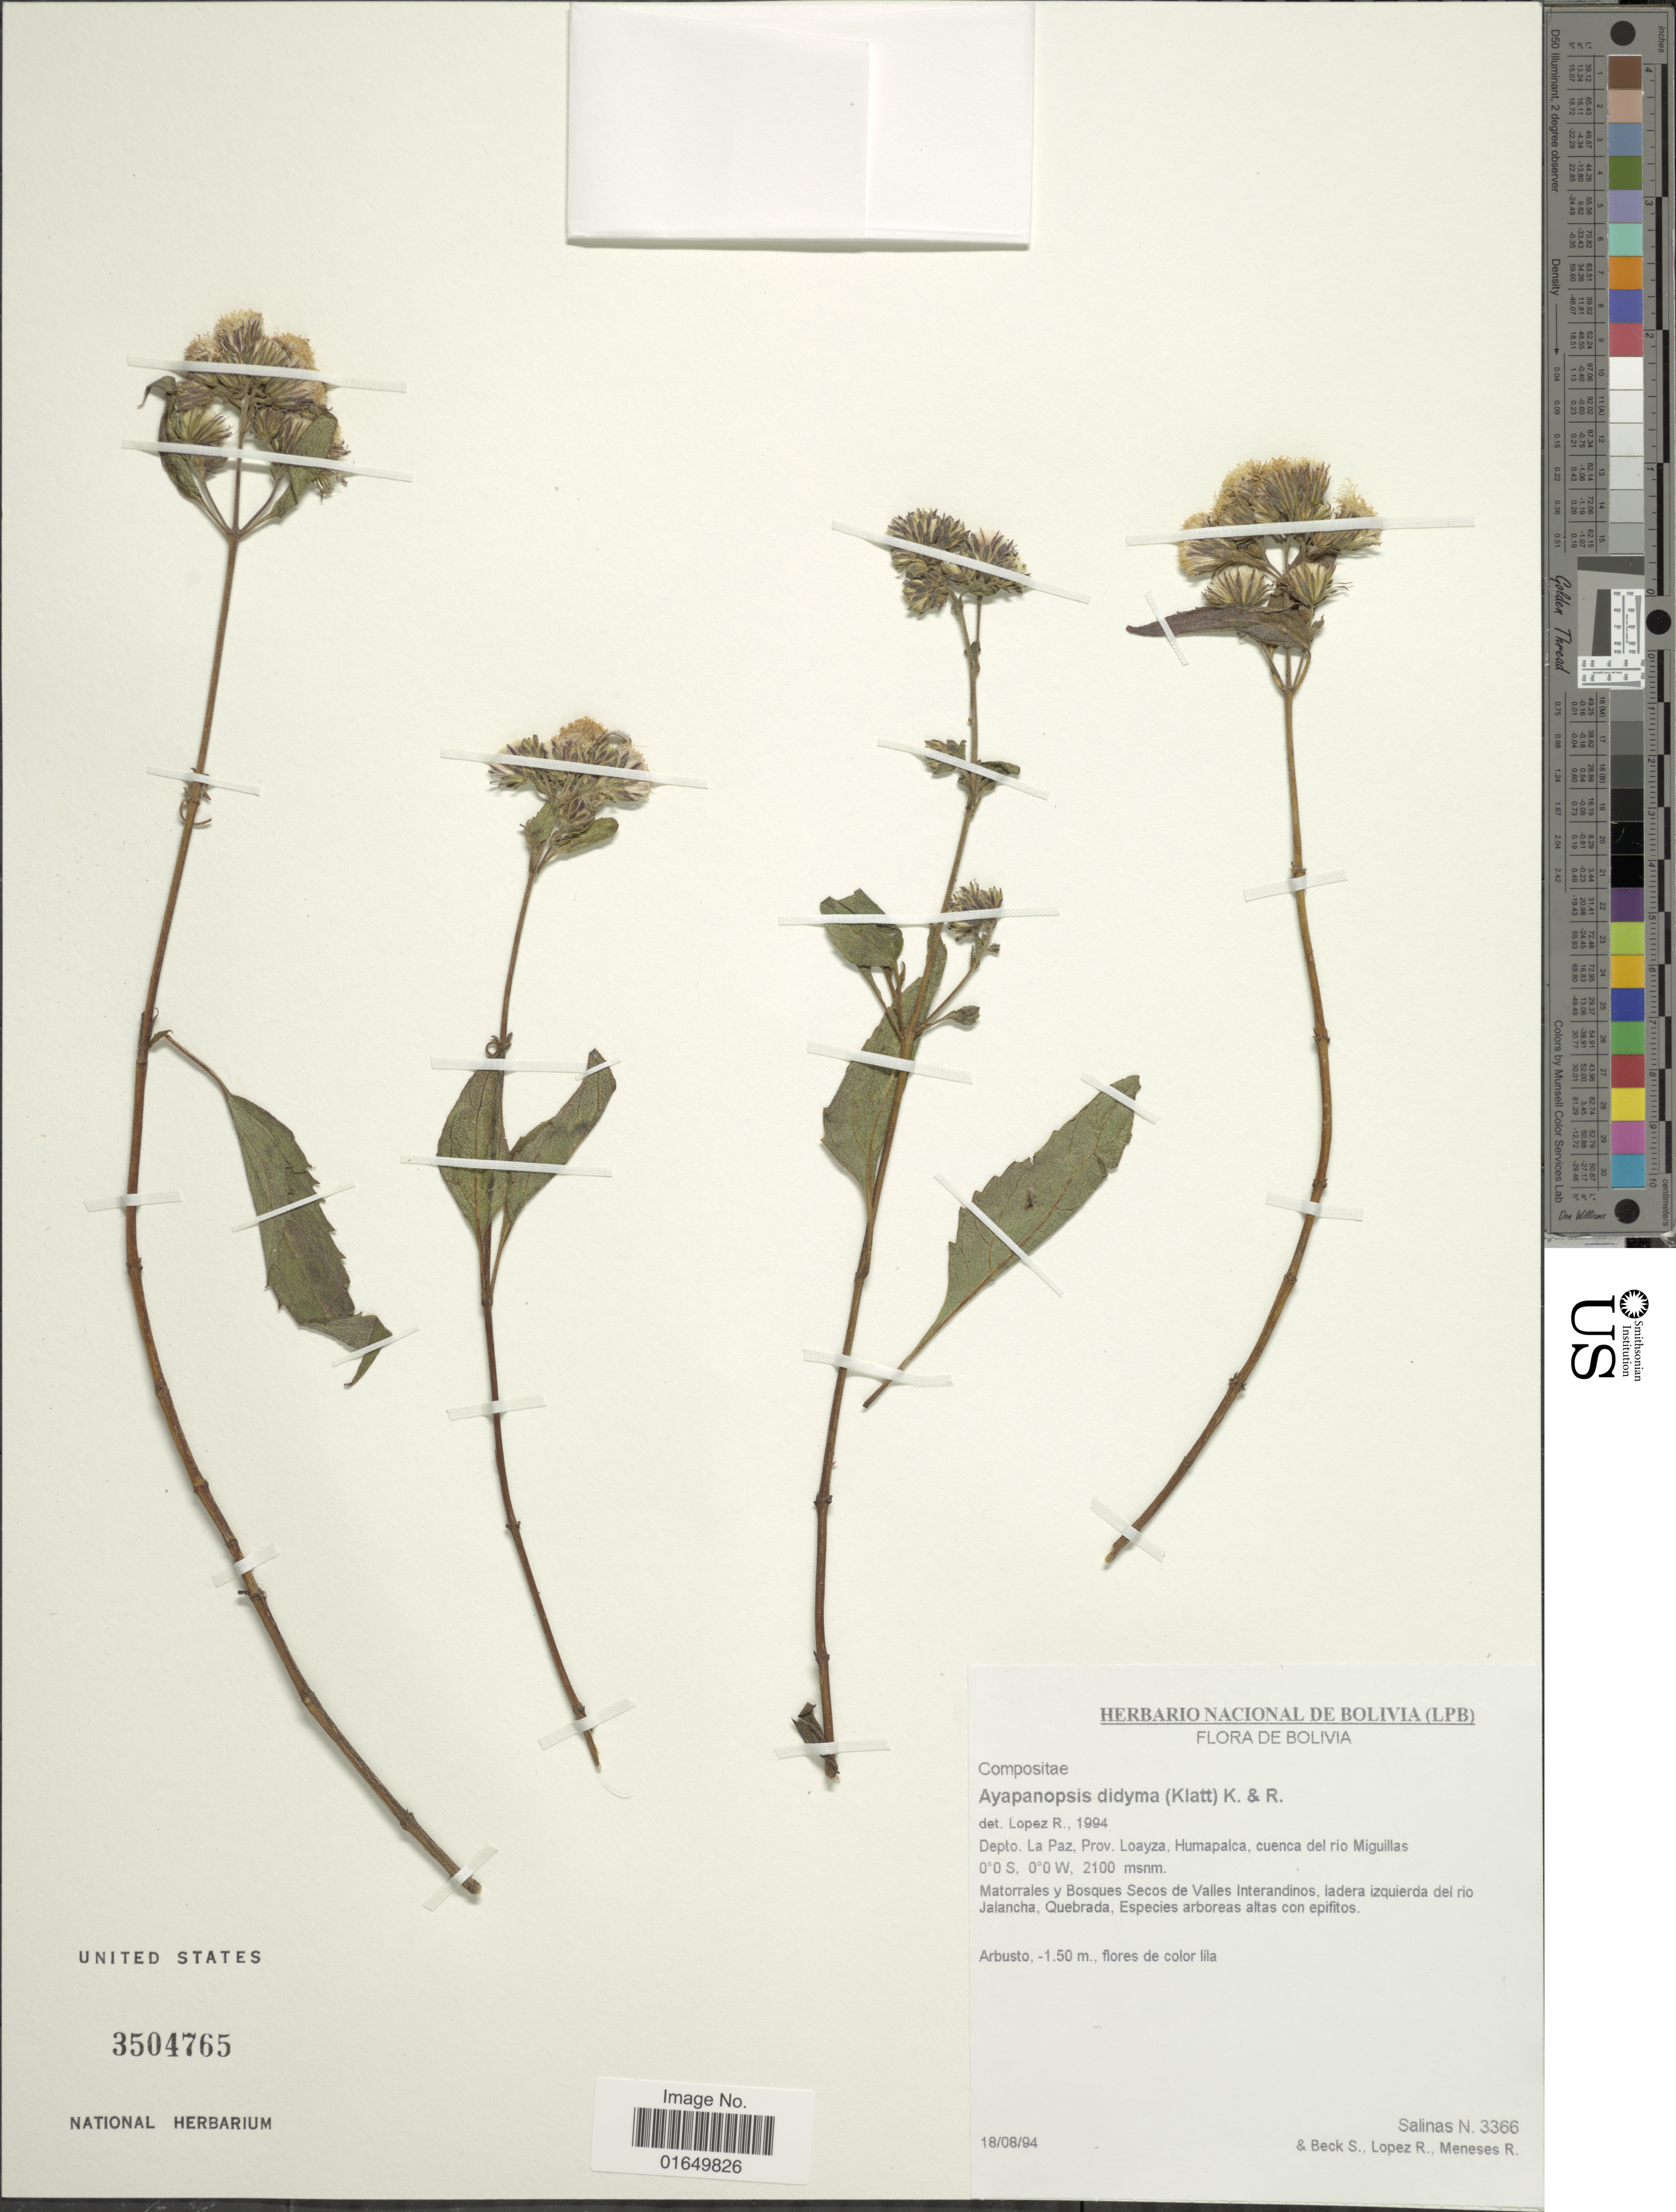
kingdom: Plantae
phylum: Tracheophyta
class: Magnoliopsida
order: Asterales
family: Asteraceae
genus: Heterocondylus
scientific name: Heterocondylus didymum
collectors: N. Salinas, S. G. Beck & R. I. Meneses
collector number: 3366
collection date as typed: Transcribed d/m/y: 18/8/94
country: Bolivia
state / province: La Paz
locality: Prov. Loayza, Humapalca, cuenca del rio Miguillas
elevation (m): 2100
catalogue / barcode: US 3504765